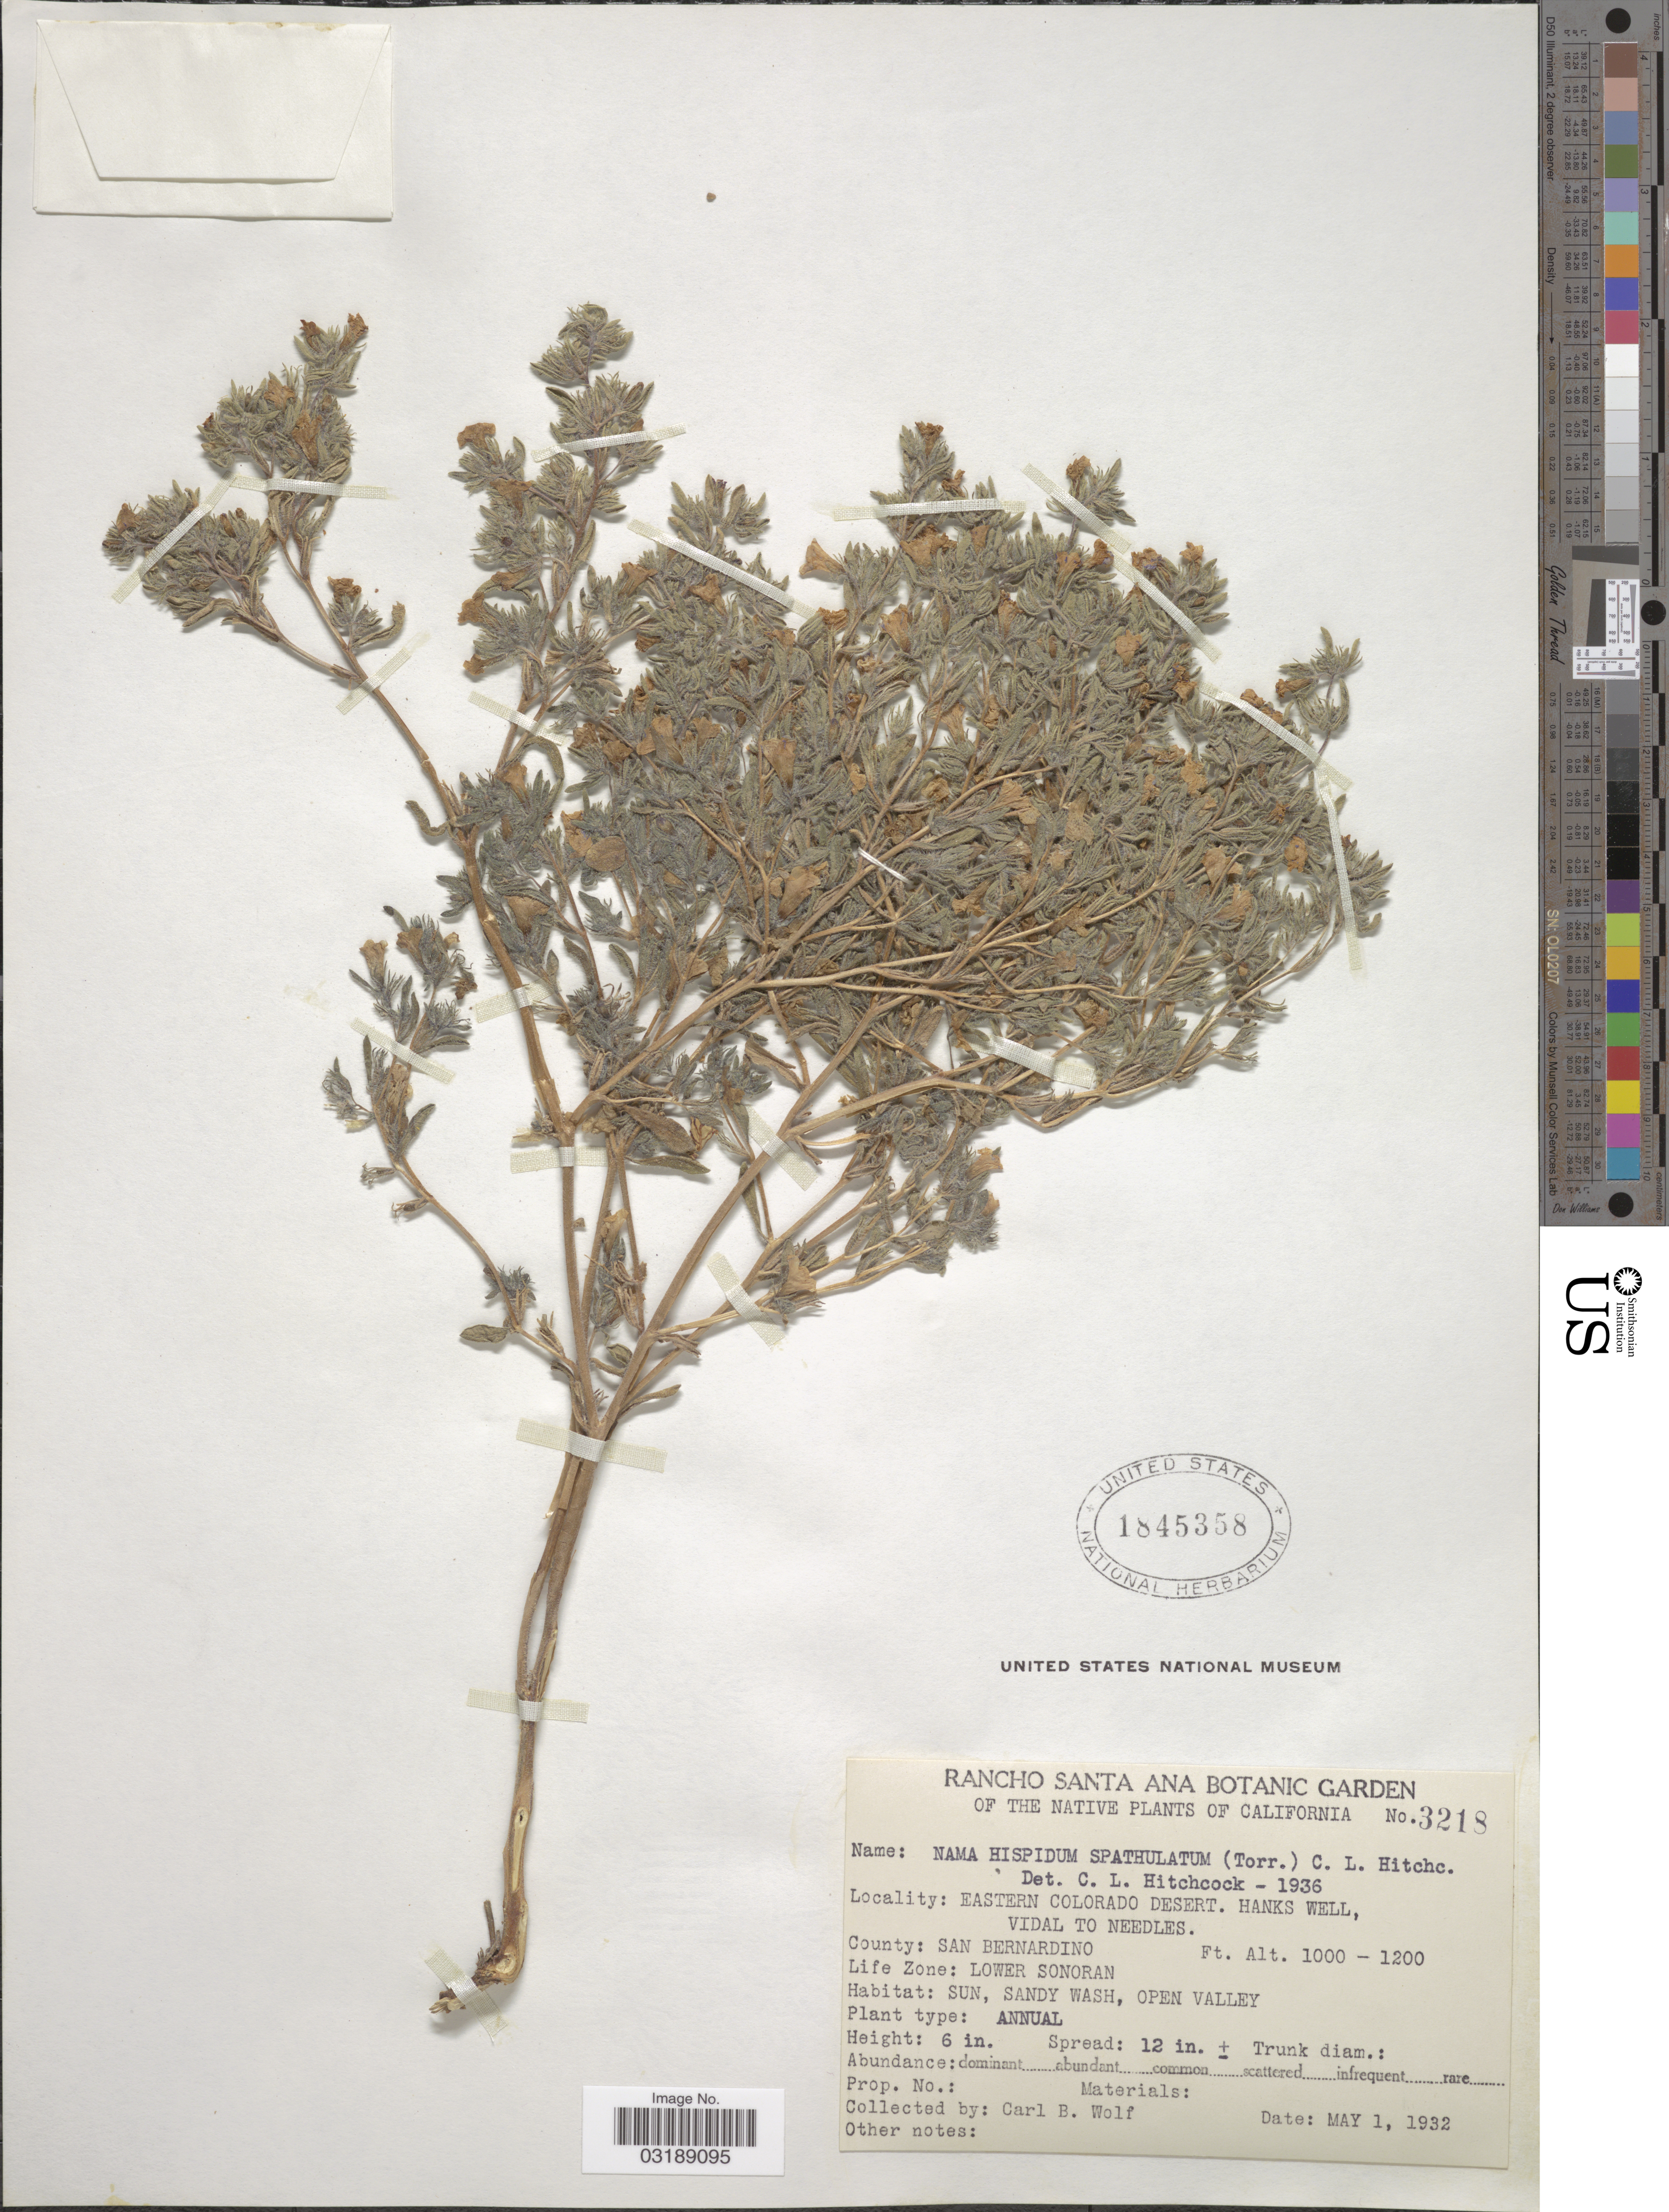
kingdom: Plantae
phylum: Tracheophyta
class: Magnoliopsida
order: Boraginales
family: Namaceae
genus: Nama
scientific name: Nama hispida var. spathulatum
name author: (Torr.) C.L. Hitchc.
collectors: C. B. Wolf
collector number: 3218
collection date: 1932-05-01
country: United States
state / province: California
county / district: San Bernardino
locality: Eastern Colorado Desert, Hanks Well, Vidal to Needles, County: San Bernardino, Life Zone: Lower Sonoran.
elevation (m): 305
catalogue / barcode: US 1845358